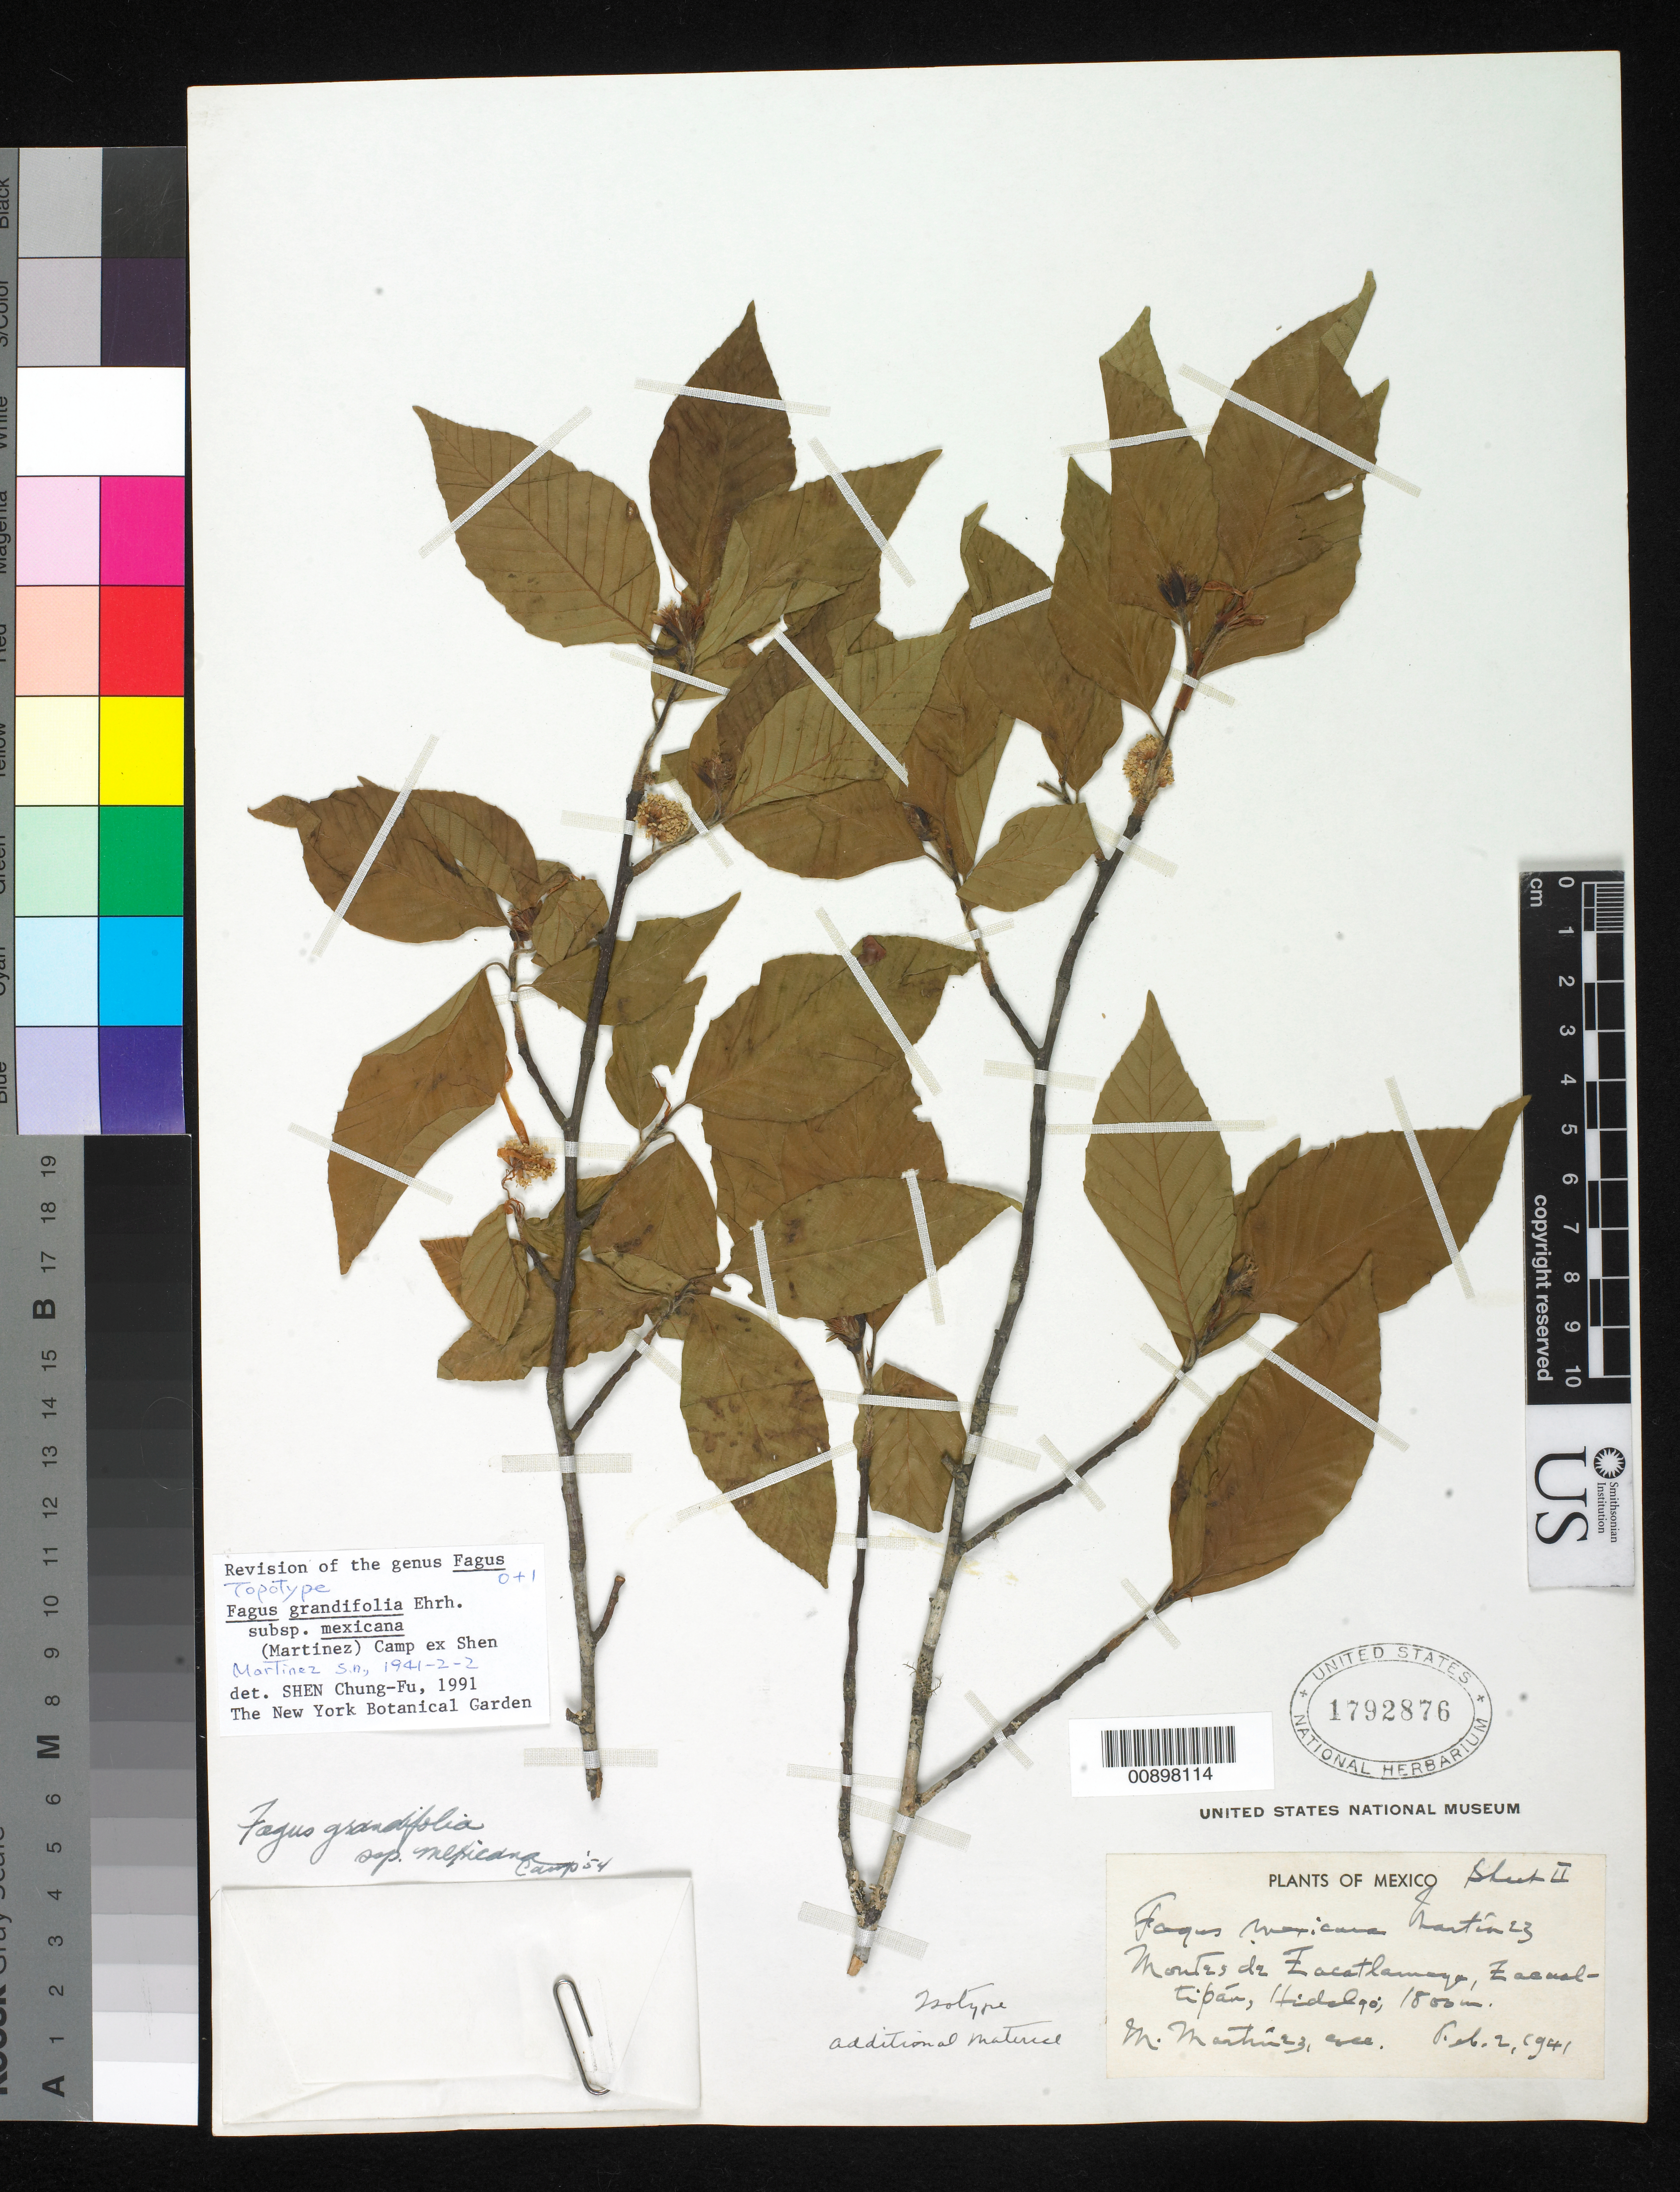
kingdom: Plantae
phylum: Tracheophyta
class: Magnoliopsida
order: Fagales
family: Fagaceae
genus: Fagus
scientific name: Fagus grandifolia subsp. mexicana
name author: (Martínez) A.E. Murray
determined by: Shen, Chung-Fu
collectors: M. Martinez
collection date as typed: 02 Feb 1941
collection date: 1941-02-02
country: Mexico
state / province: Hidalgo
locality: Montes de Zacatlamaya, Zacualtipán, Hidalgo.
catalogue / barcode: US 1792876